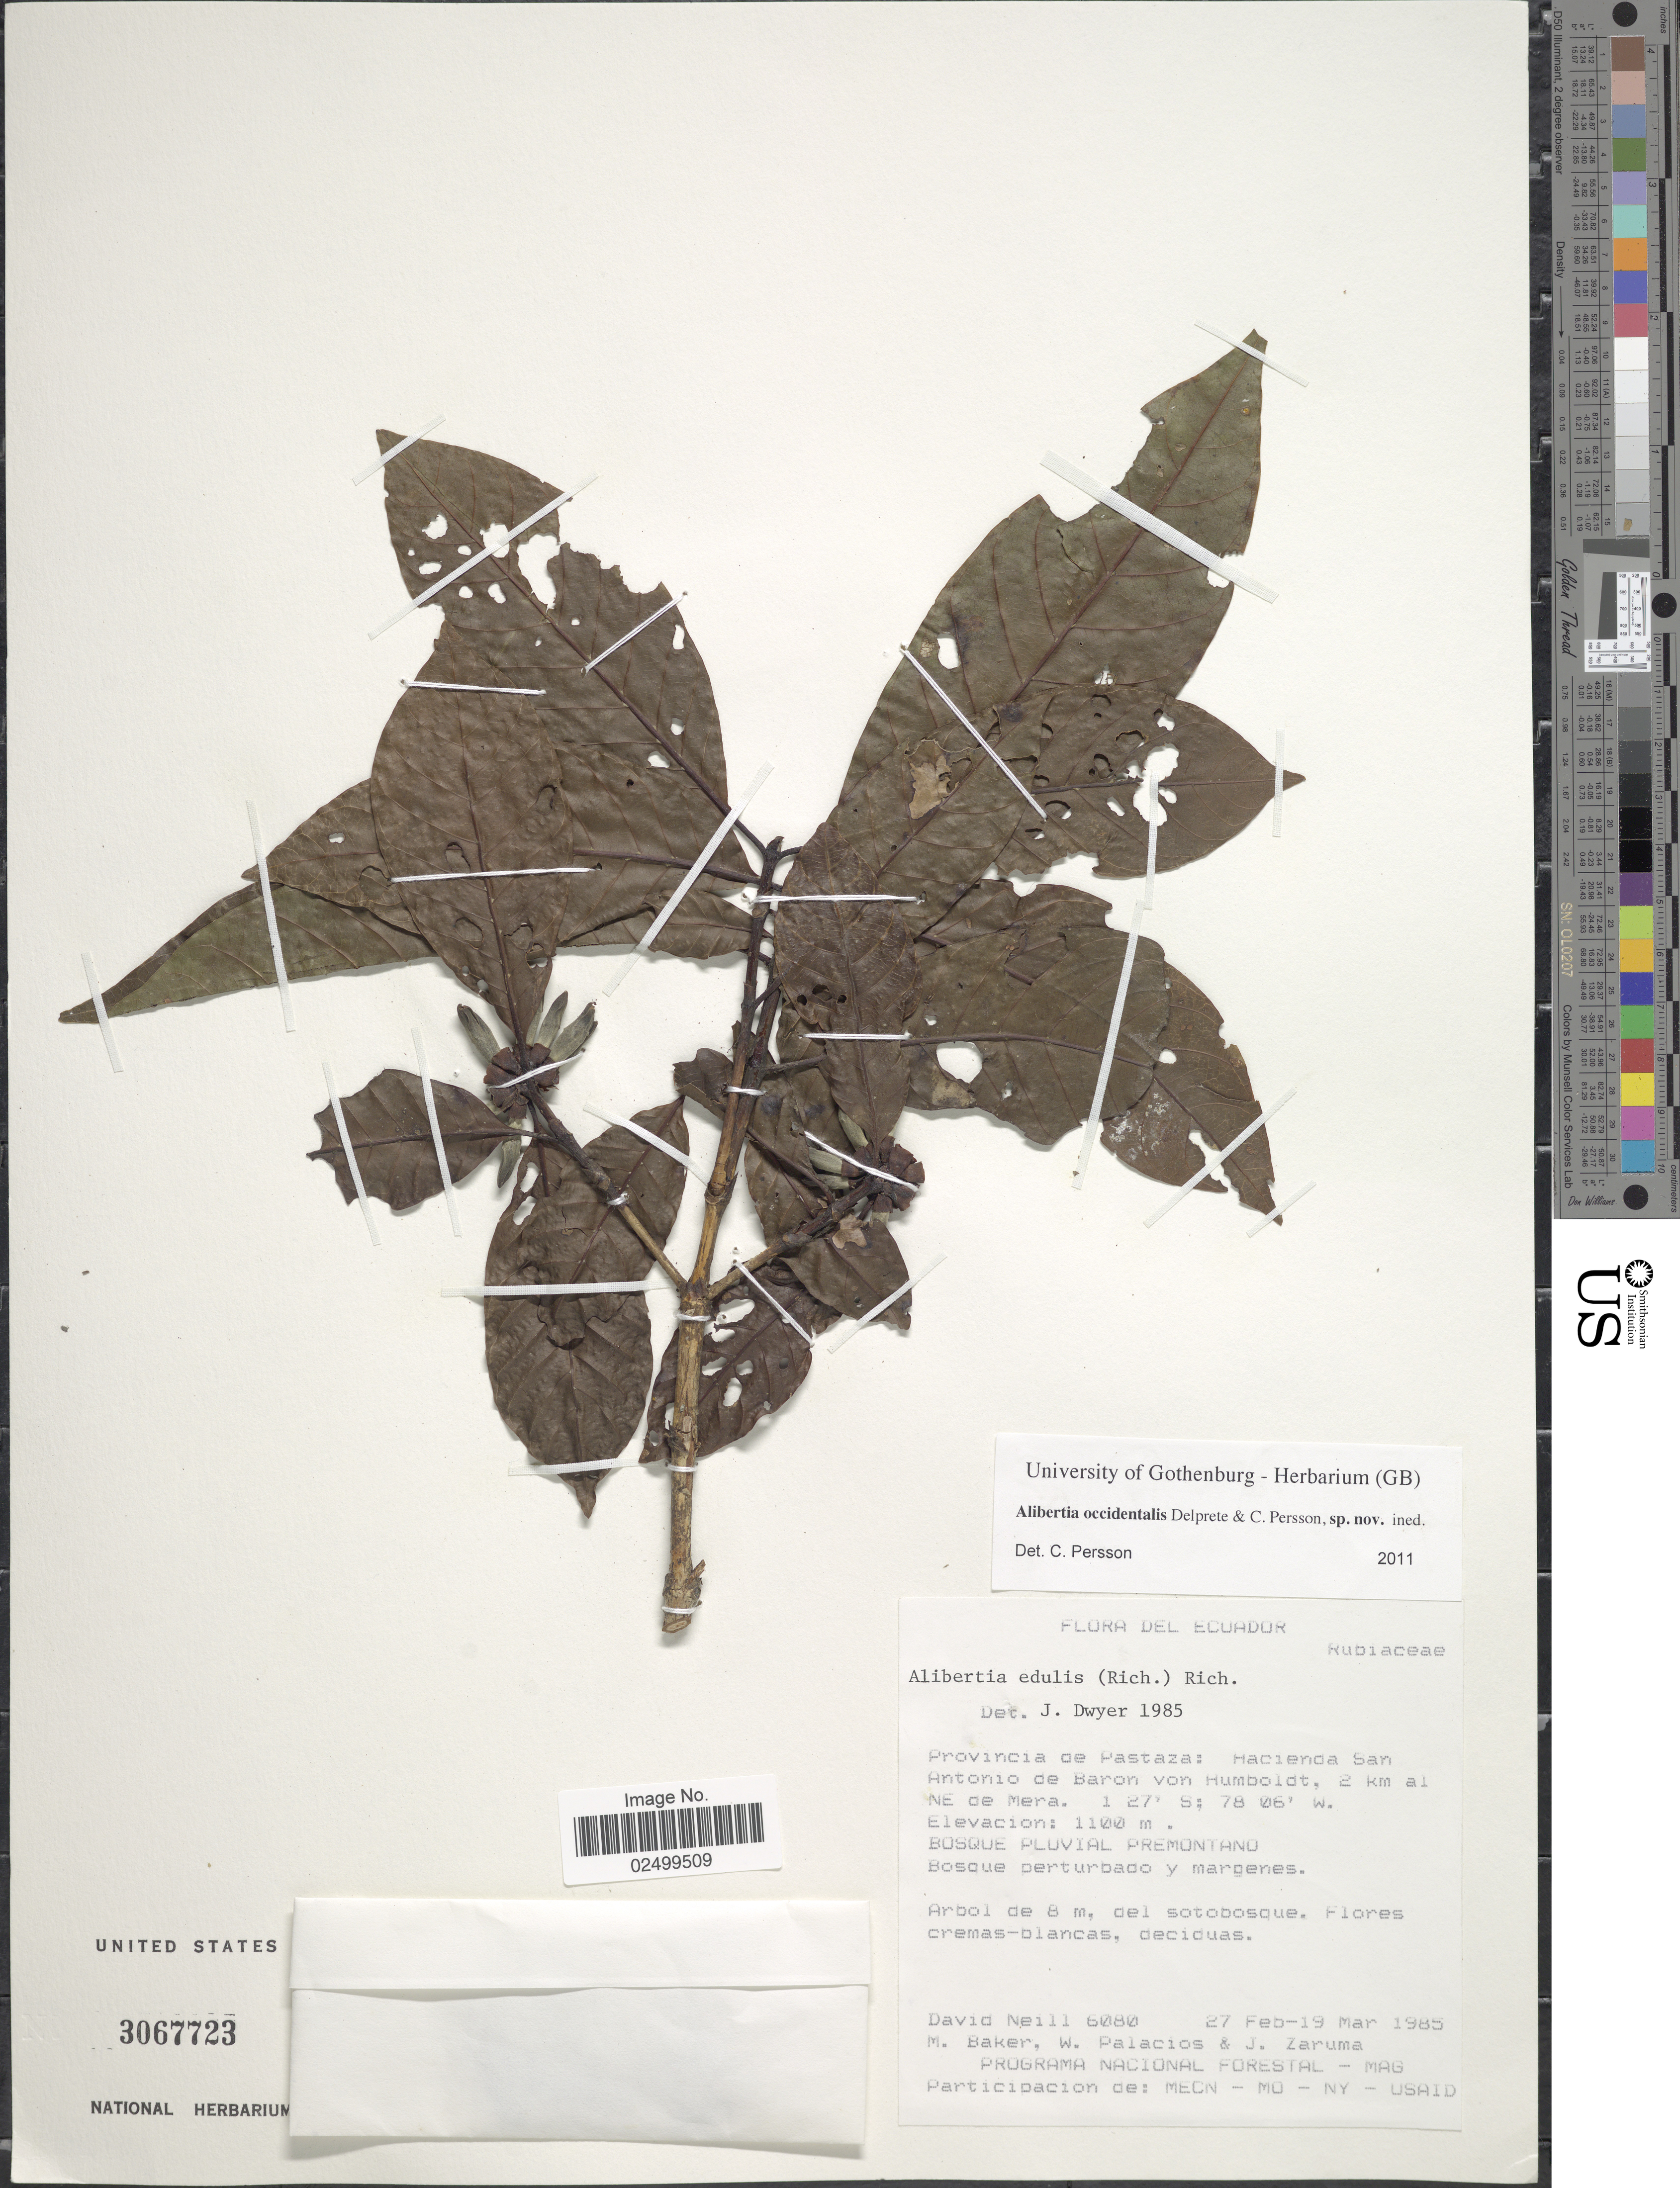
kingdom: Plantae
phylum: Tracheophyta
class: Magnoliopsida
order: Gentianales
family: Rubiaceae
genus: Alibertia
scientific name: Alibertia occidentalis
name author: Delprete & C. Persson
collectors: D. Neill, M. Baker, W. Palacios & J. Zaruma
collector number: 6080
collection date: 1985-02-27/1985-03-19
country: Ecuador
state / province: Pastaza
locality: Hacienda San Antonio de Baron von Humboldt, 2 km al NE de Mera, Bosque pluvial premontano, Bosque perturbado y margenes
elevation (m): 1100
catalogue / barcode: US 3067723